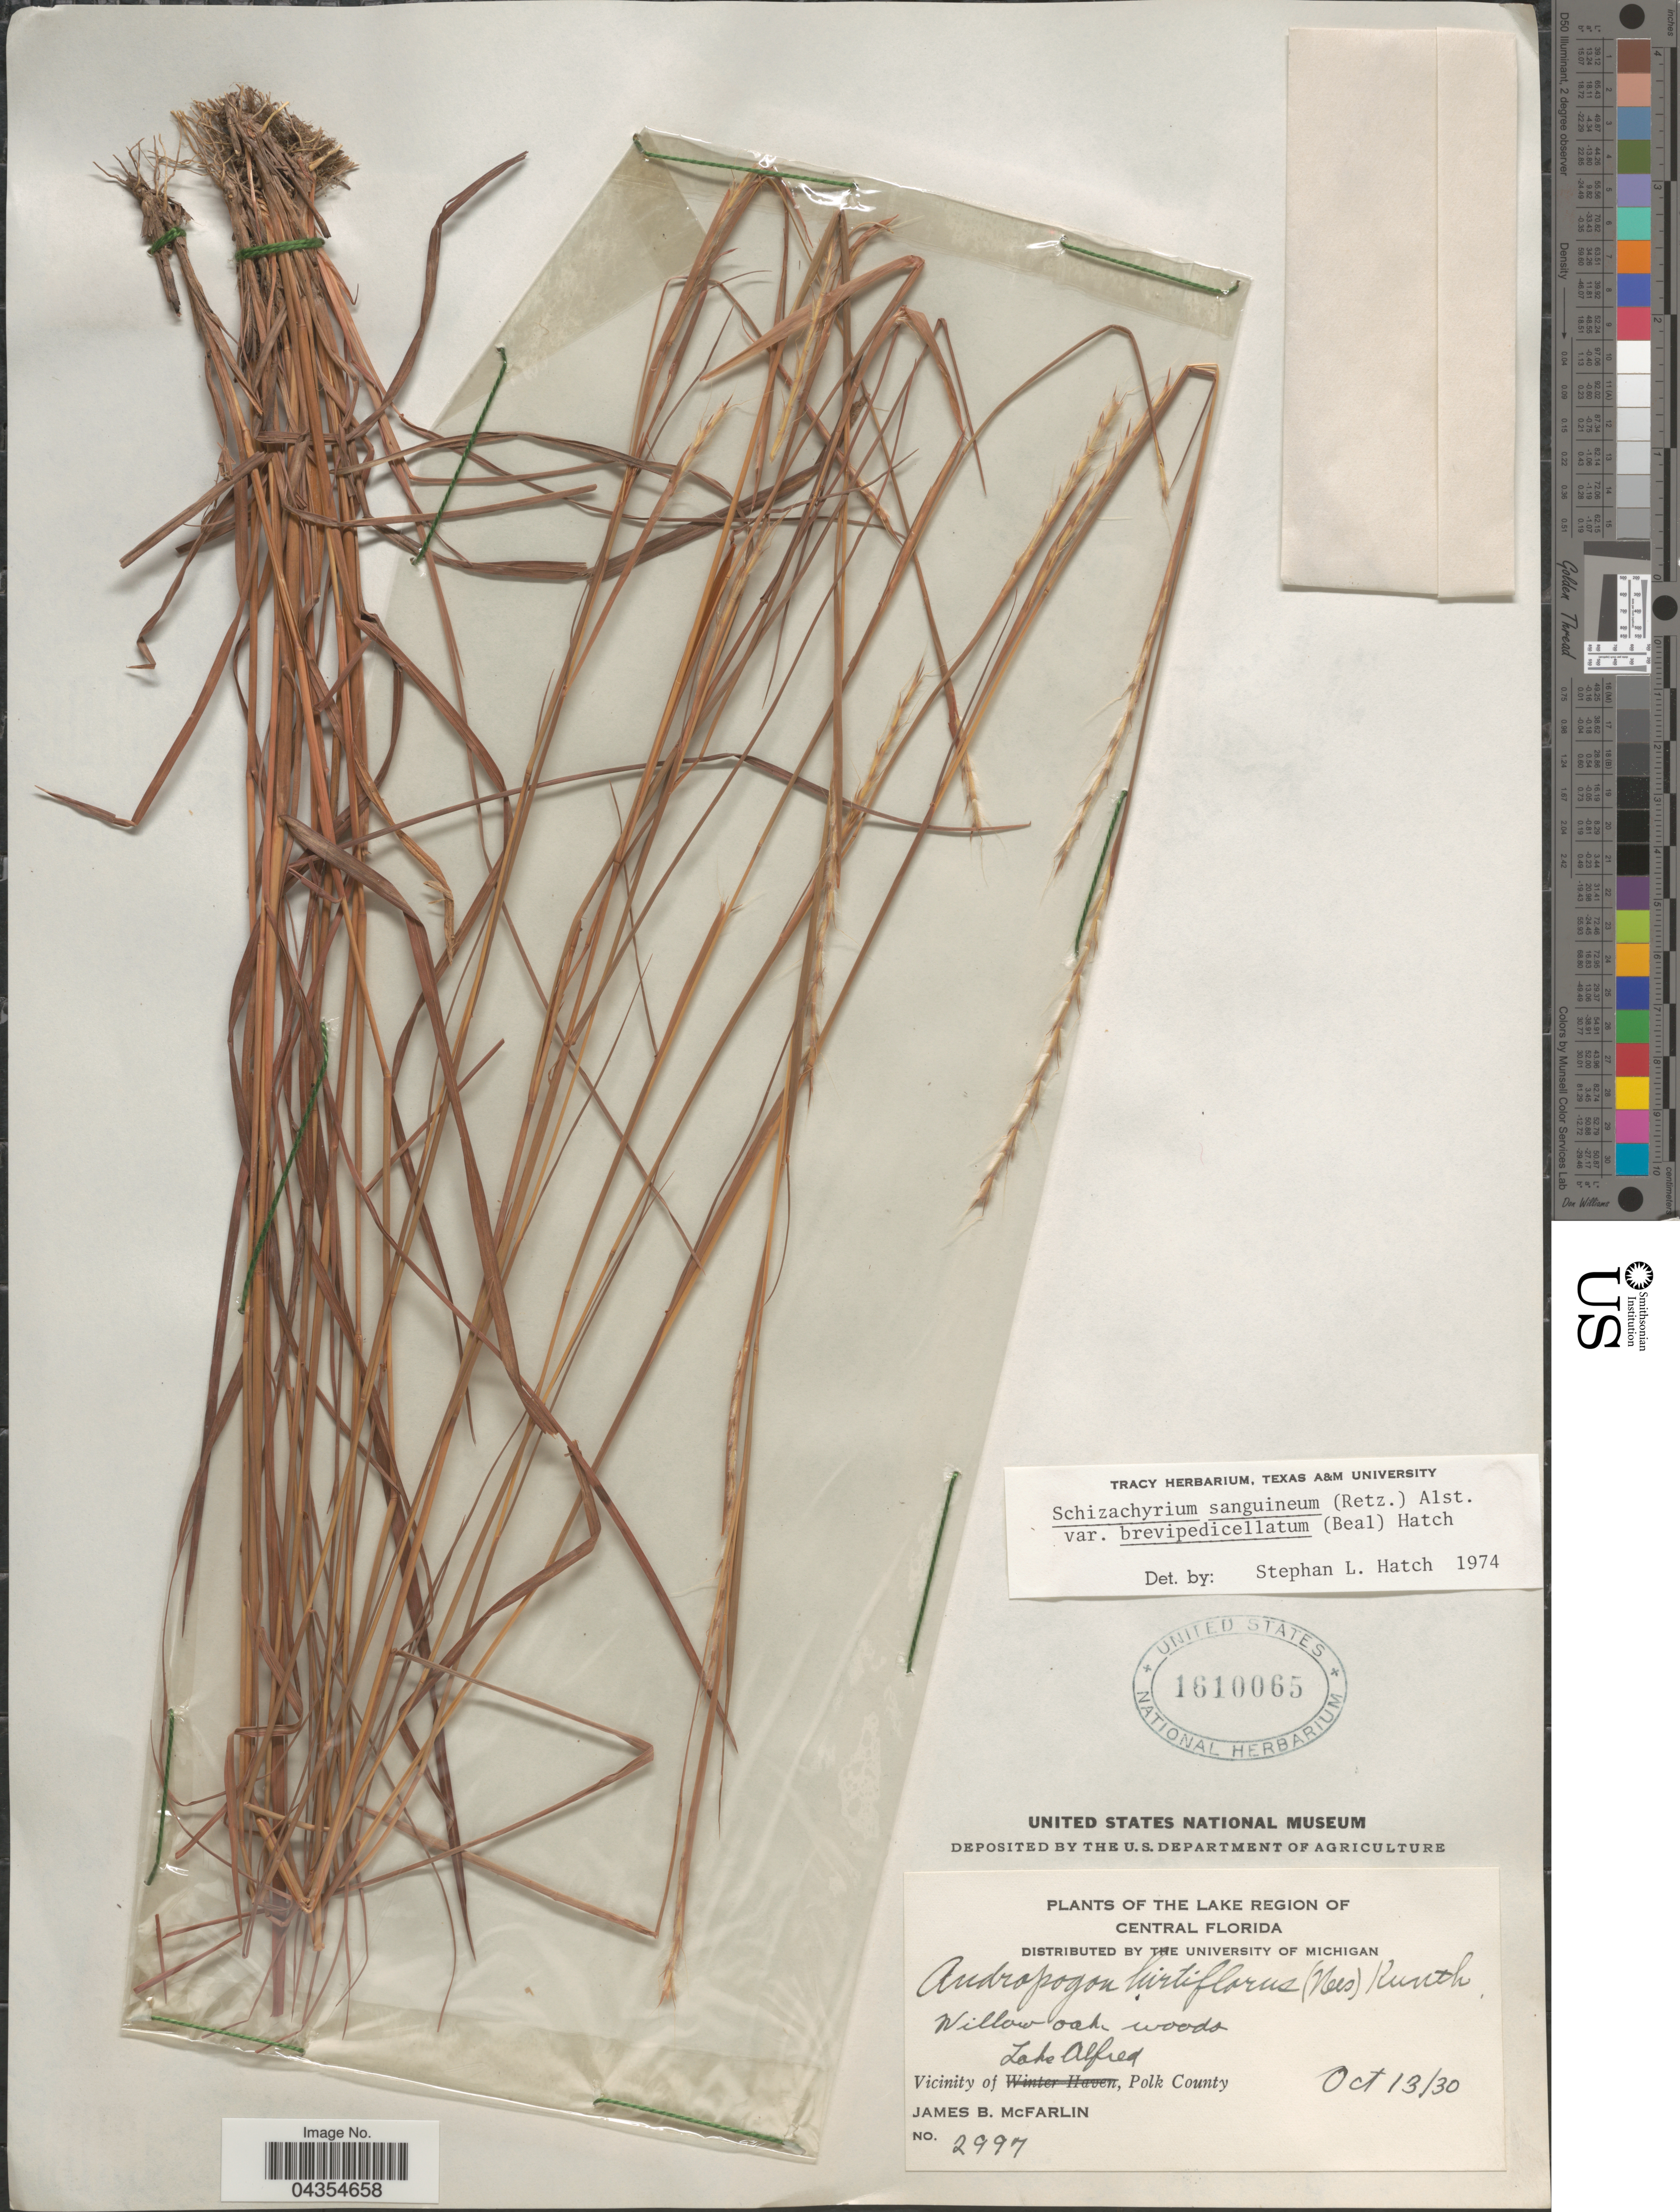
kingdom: Plantae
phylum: Tracheophyta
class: Liliopsida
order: Poales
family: Poaceae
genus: Schizachyrium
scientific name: Schizachyrium sanguineum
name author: (Retz.) Alston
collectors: J. McFarlin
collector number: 2997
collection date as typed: Transcribed d/m/y: 13/10/30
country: United States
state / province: Florida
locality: Lake Region of Central Florida. Willow oak woods. Vicinity of Lake Alfred, Polk County.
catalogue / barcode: US 1610065